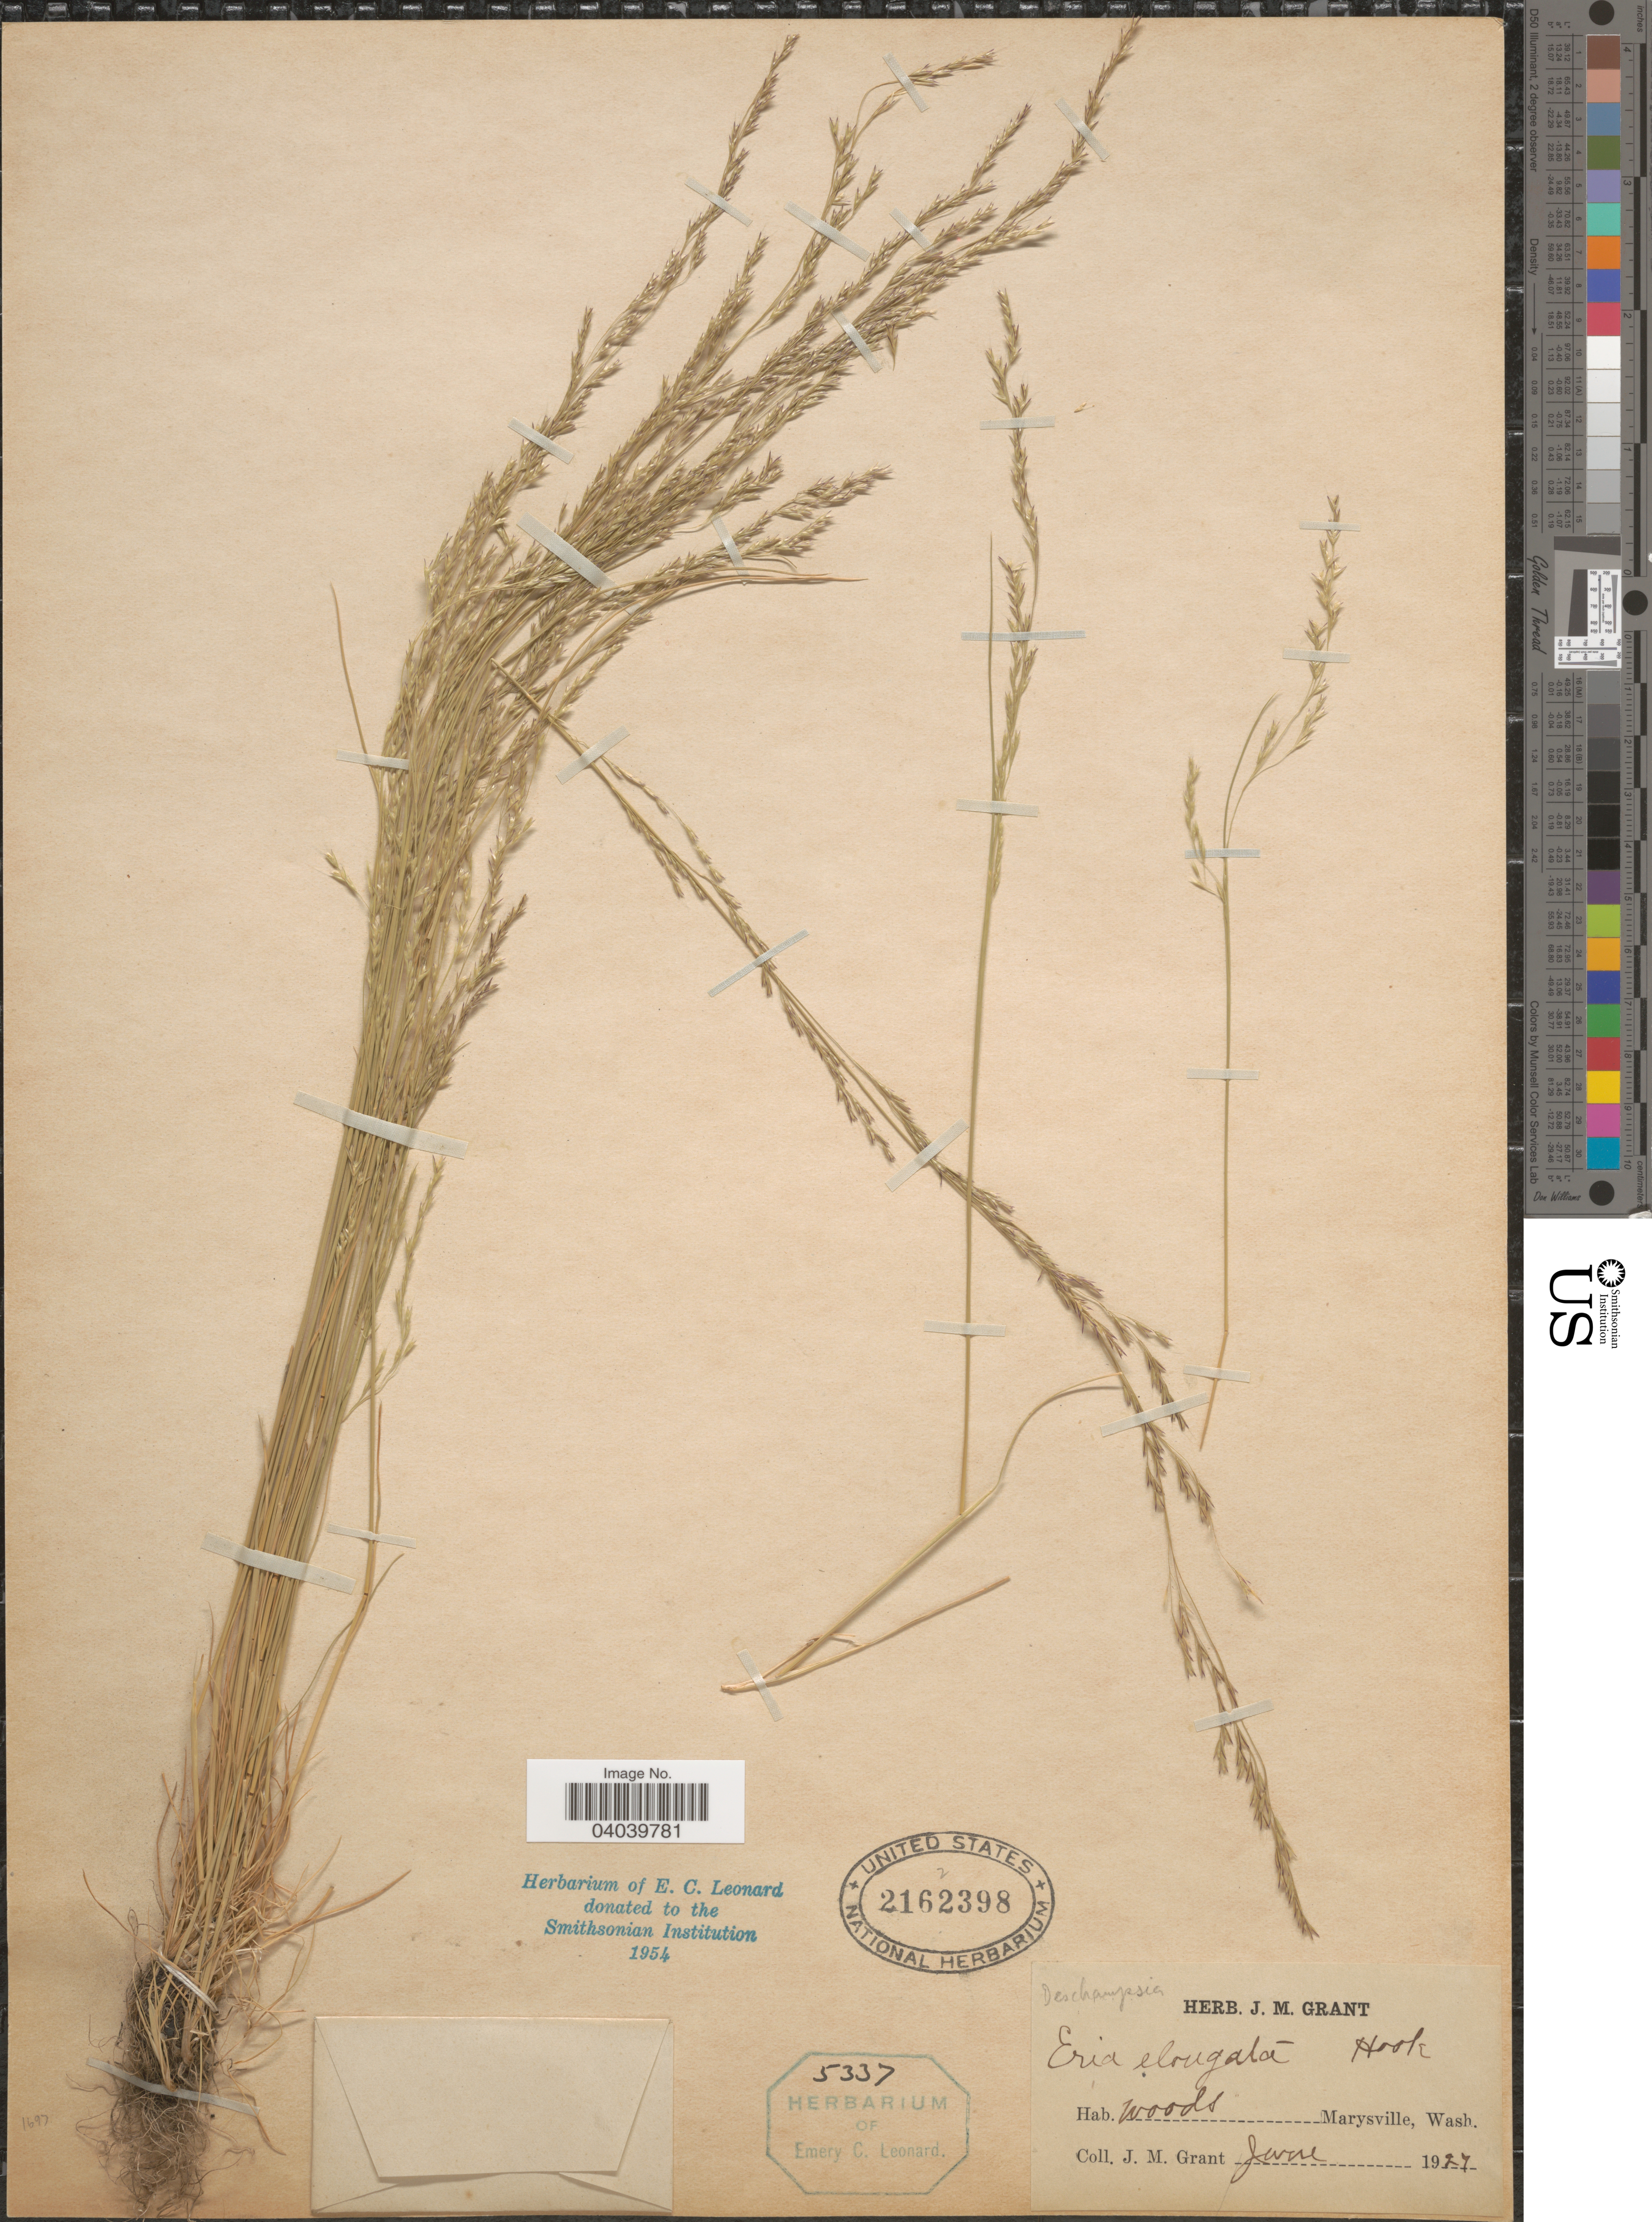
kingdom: Plantae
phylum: Tracheophyta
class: Liliopsida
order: Poales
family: Poaceae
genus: Deschampsia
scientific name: Deschampsia elongata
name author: (Hook.) Munro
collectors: J. M. Grant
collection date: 1927-06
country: United States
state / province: Washington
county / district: Snohomish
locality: Marysville.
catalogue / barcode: US 2162398